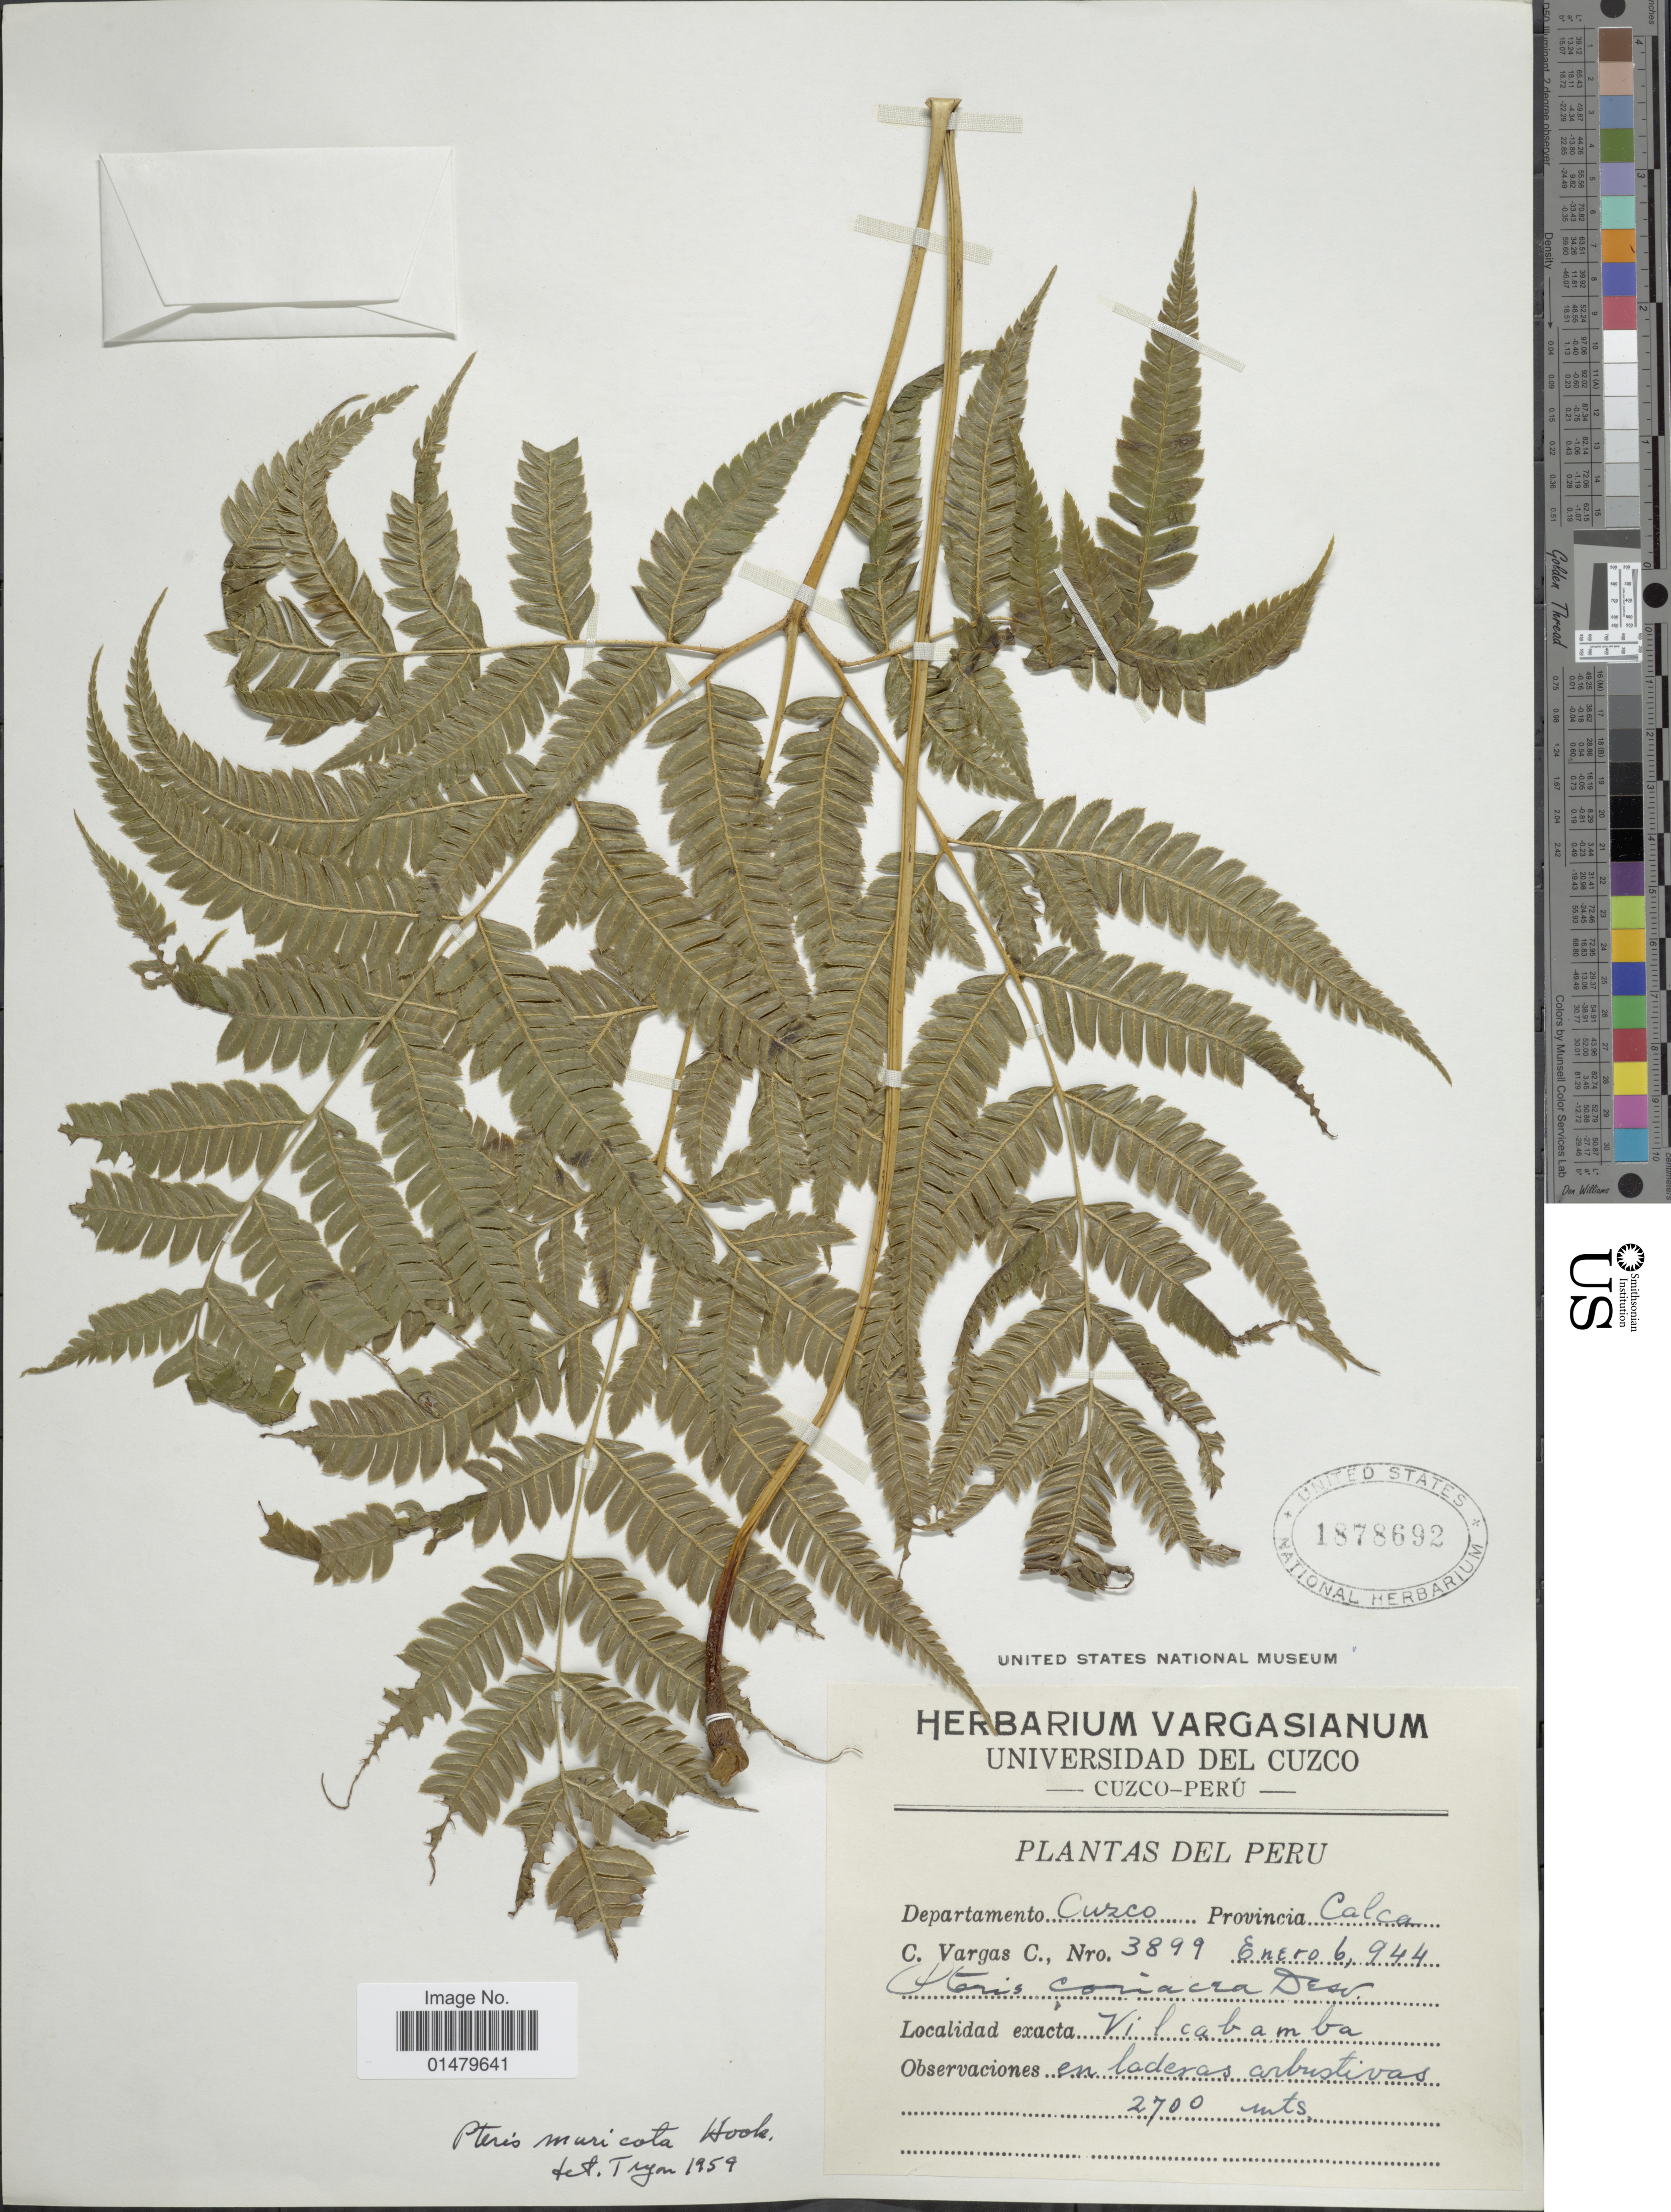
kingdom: Plantae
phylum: Tracheophyta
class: Polypodiopsida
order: Polypodiales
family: Pteridaceae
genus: Pteris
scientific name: Pteris muricata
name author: Rosenst.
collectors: C. Vargas Calderón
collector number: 3899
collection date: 1944-01-06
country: Peru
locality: Departamento Cuzco. Provincia Calca. Vilcabamba.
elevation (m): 2700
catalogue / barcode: US 1878692